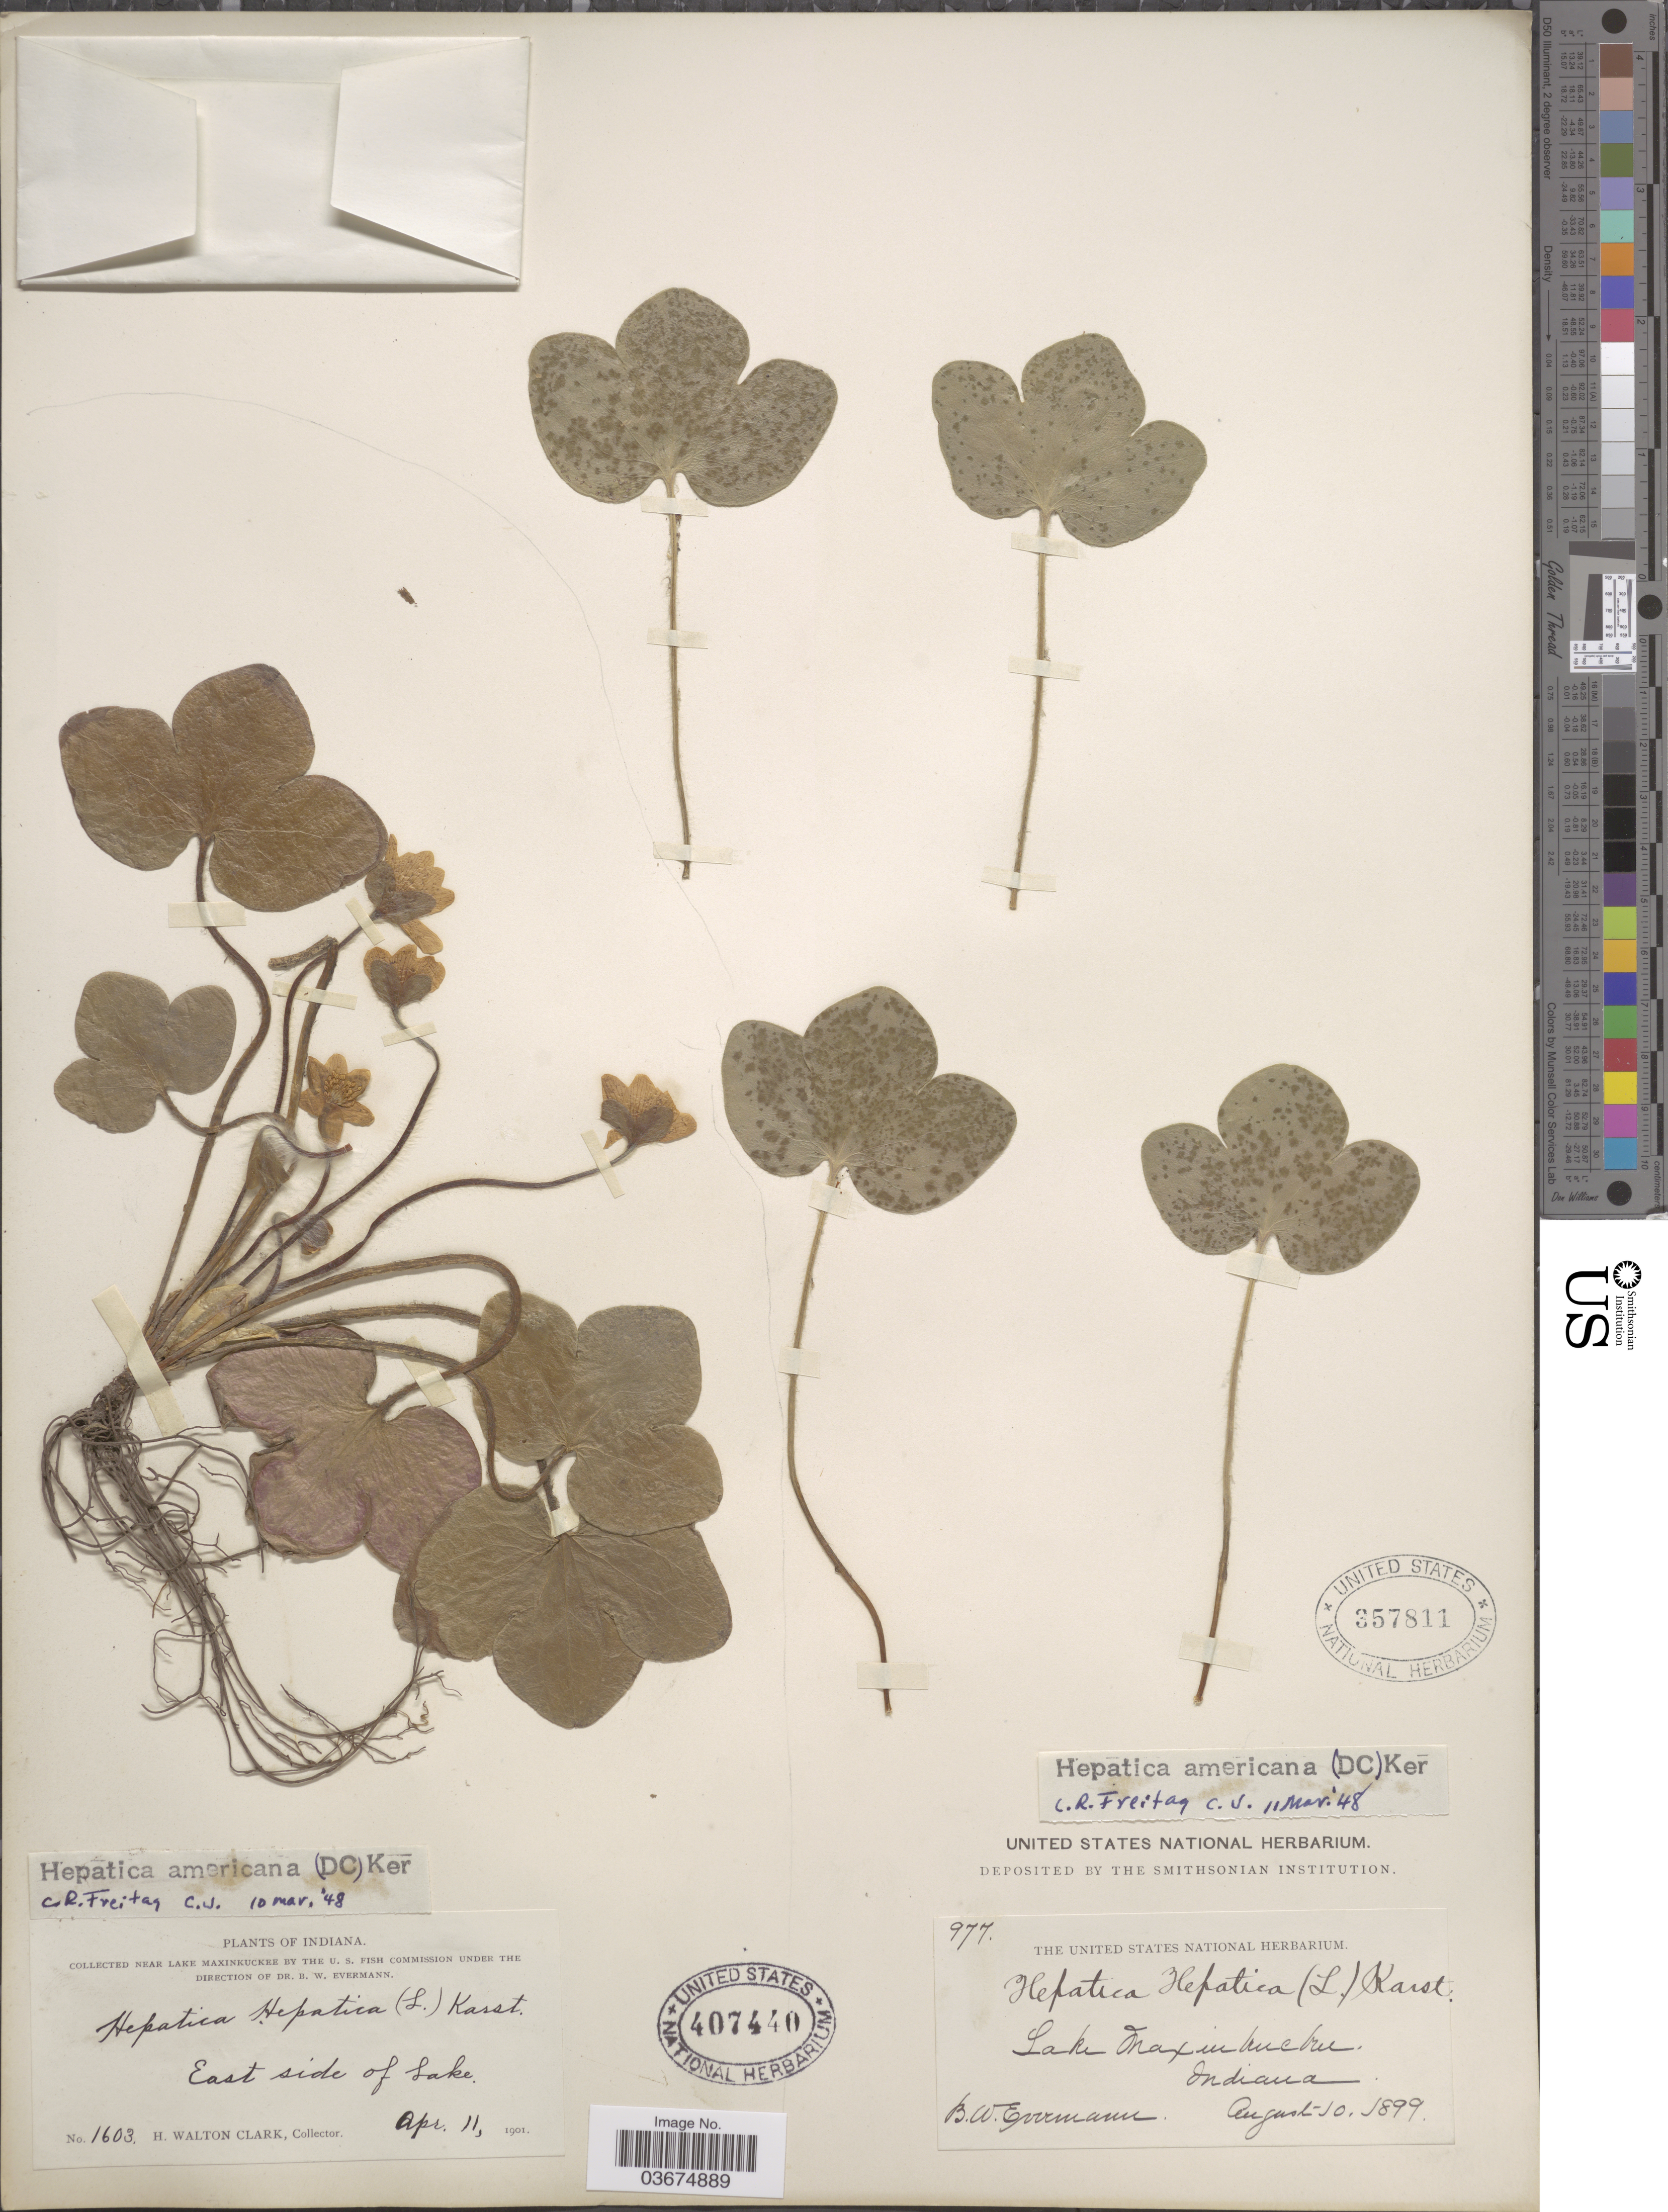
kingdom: Plantae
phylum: Tracheophyta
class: Magnoliopsida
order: Ranunculales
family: Ranunculaceae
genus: Hepatica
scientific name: Hepatica americana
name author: (DC.) Ker Gawl.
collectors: B. W. Evermann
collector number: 977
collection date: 1899-08-10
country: United States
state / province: Indiana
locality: Lake Maxinkuckee.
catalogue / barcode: US 357811-2